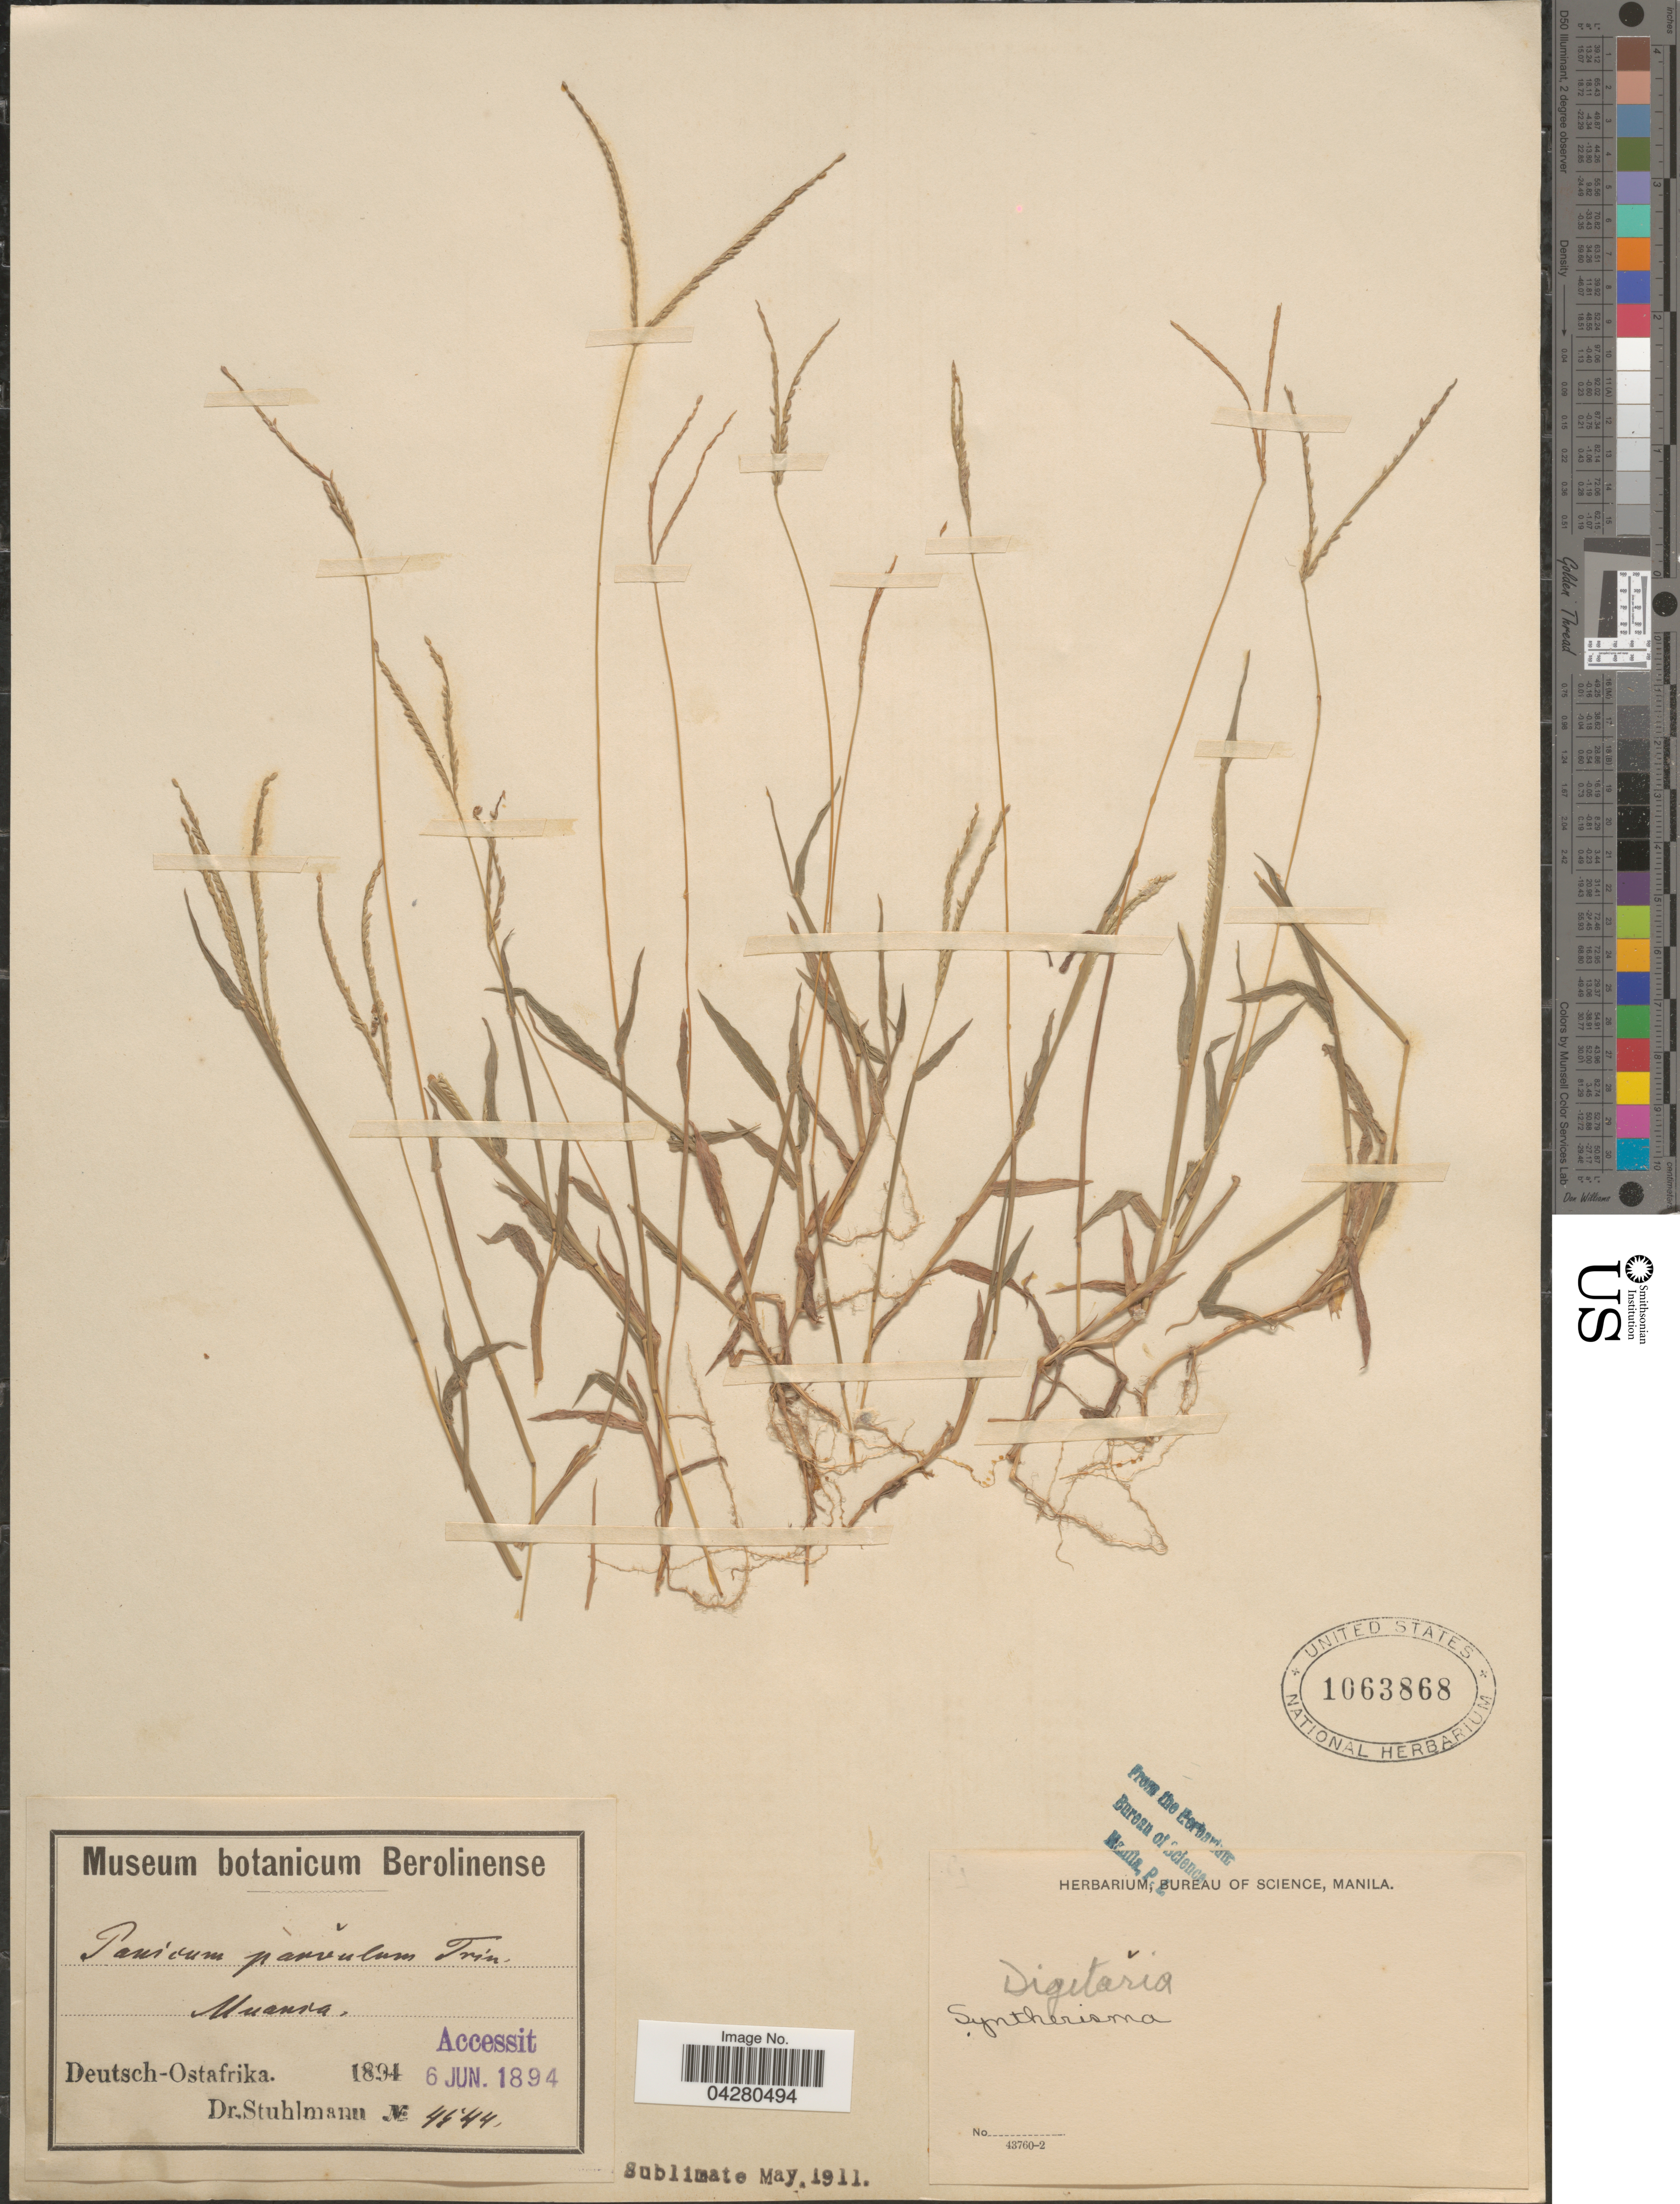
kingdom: Plantae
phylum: Tracheophyta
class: Liliopsida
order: Poales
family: Poaceae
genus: Digitaria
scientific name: Digitaria longiflora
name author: (Retz.) Pers.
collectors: -. Stuhlmann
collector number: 4444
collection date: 1894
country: Tanzania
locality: Mwanza. Deutsch-Ostafrika.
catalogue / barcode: US 1063868